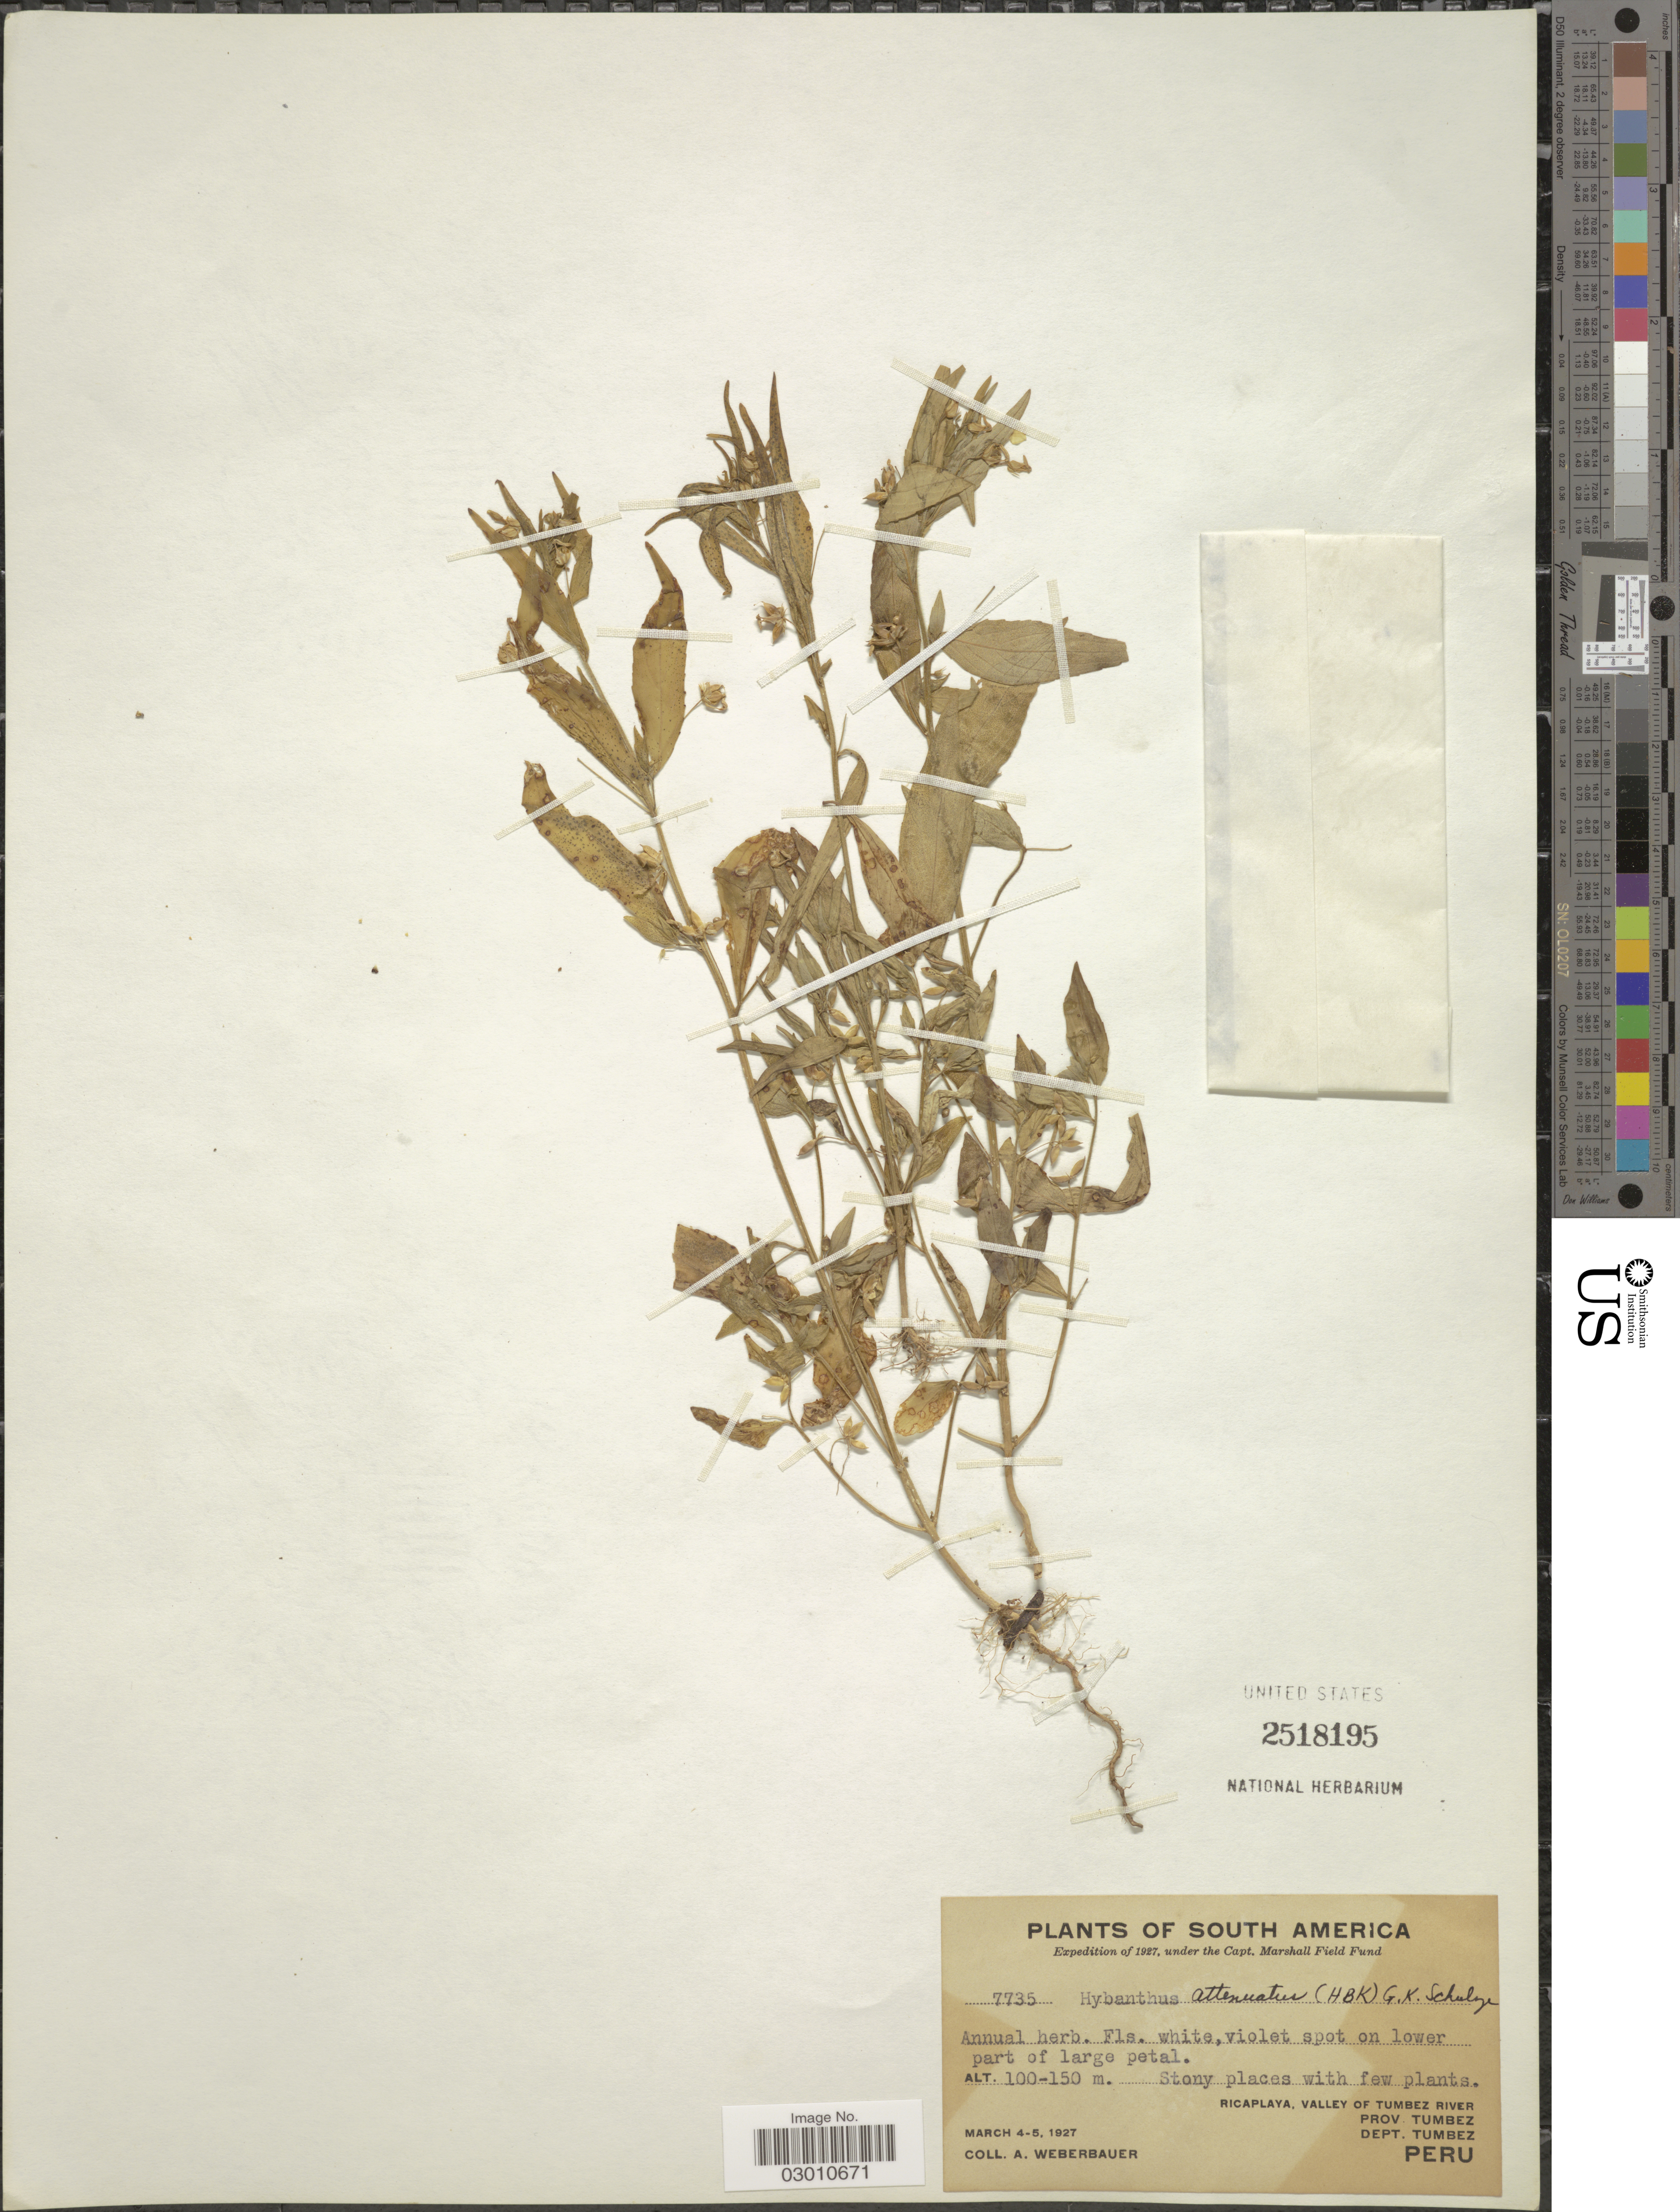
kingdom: Plantae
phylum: Tracheophyta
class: Magnoliopsida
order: Malpighiales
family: Violaceae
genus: Pombalia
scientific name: Pombalia attenuata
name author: (Humb. & Bonpl. ex Willd.) Paula-Souza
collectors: A. Weberbauer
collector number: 7735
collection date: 1927-03-04/1927-03-05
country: Peru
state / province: Tumbes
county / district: Tumbes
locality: Ricaplaya, valley of Tumbez River. Prov. Tumbez. Dept. Tumbez.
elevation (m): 100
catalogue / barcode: US 2518195